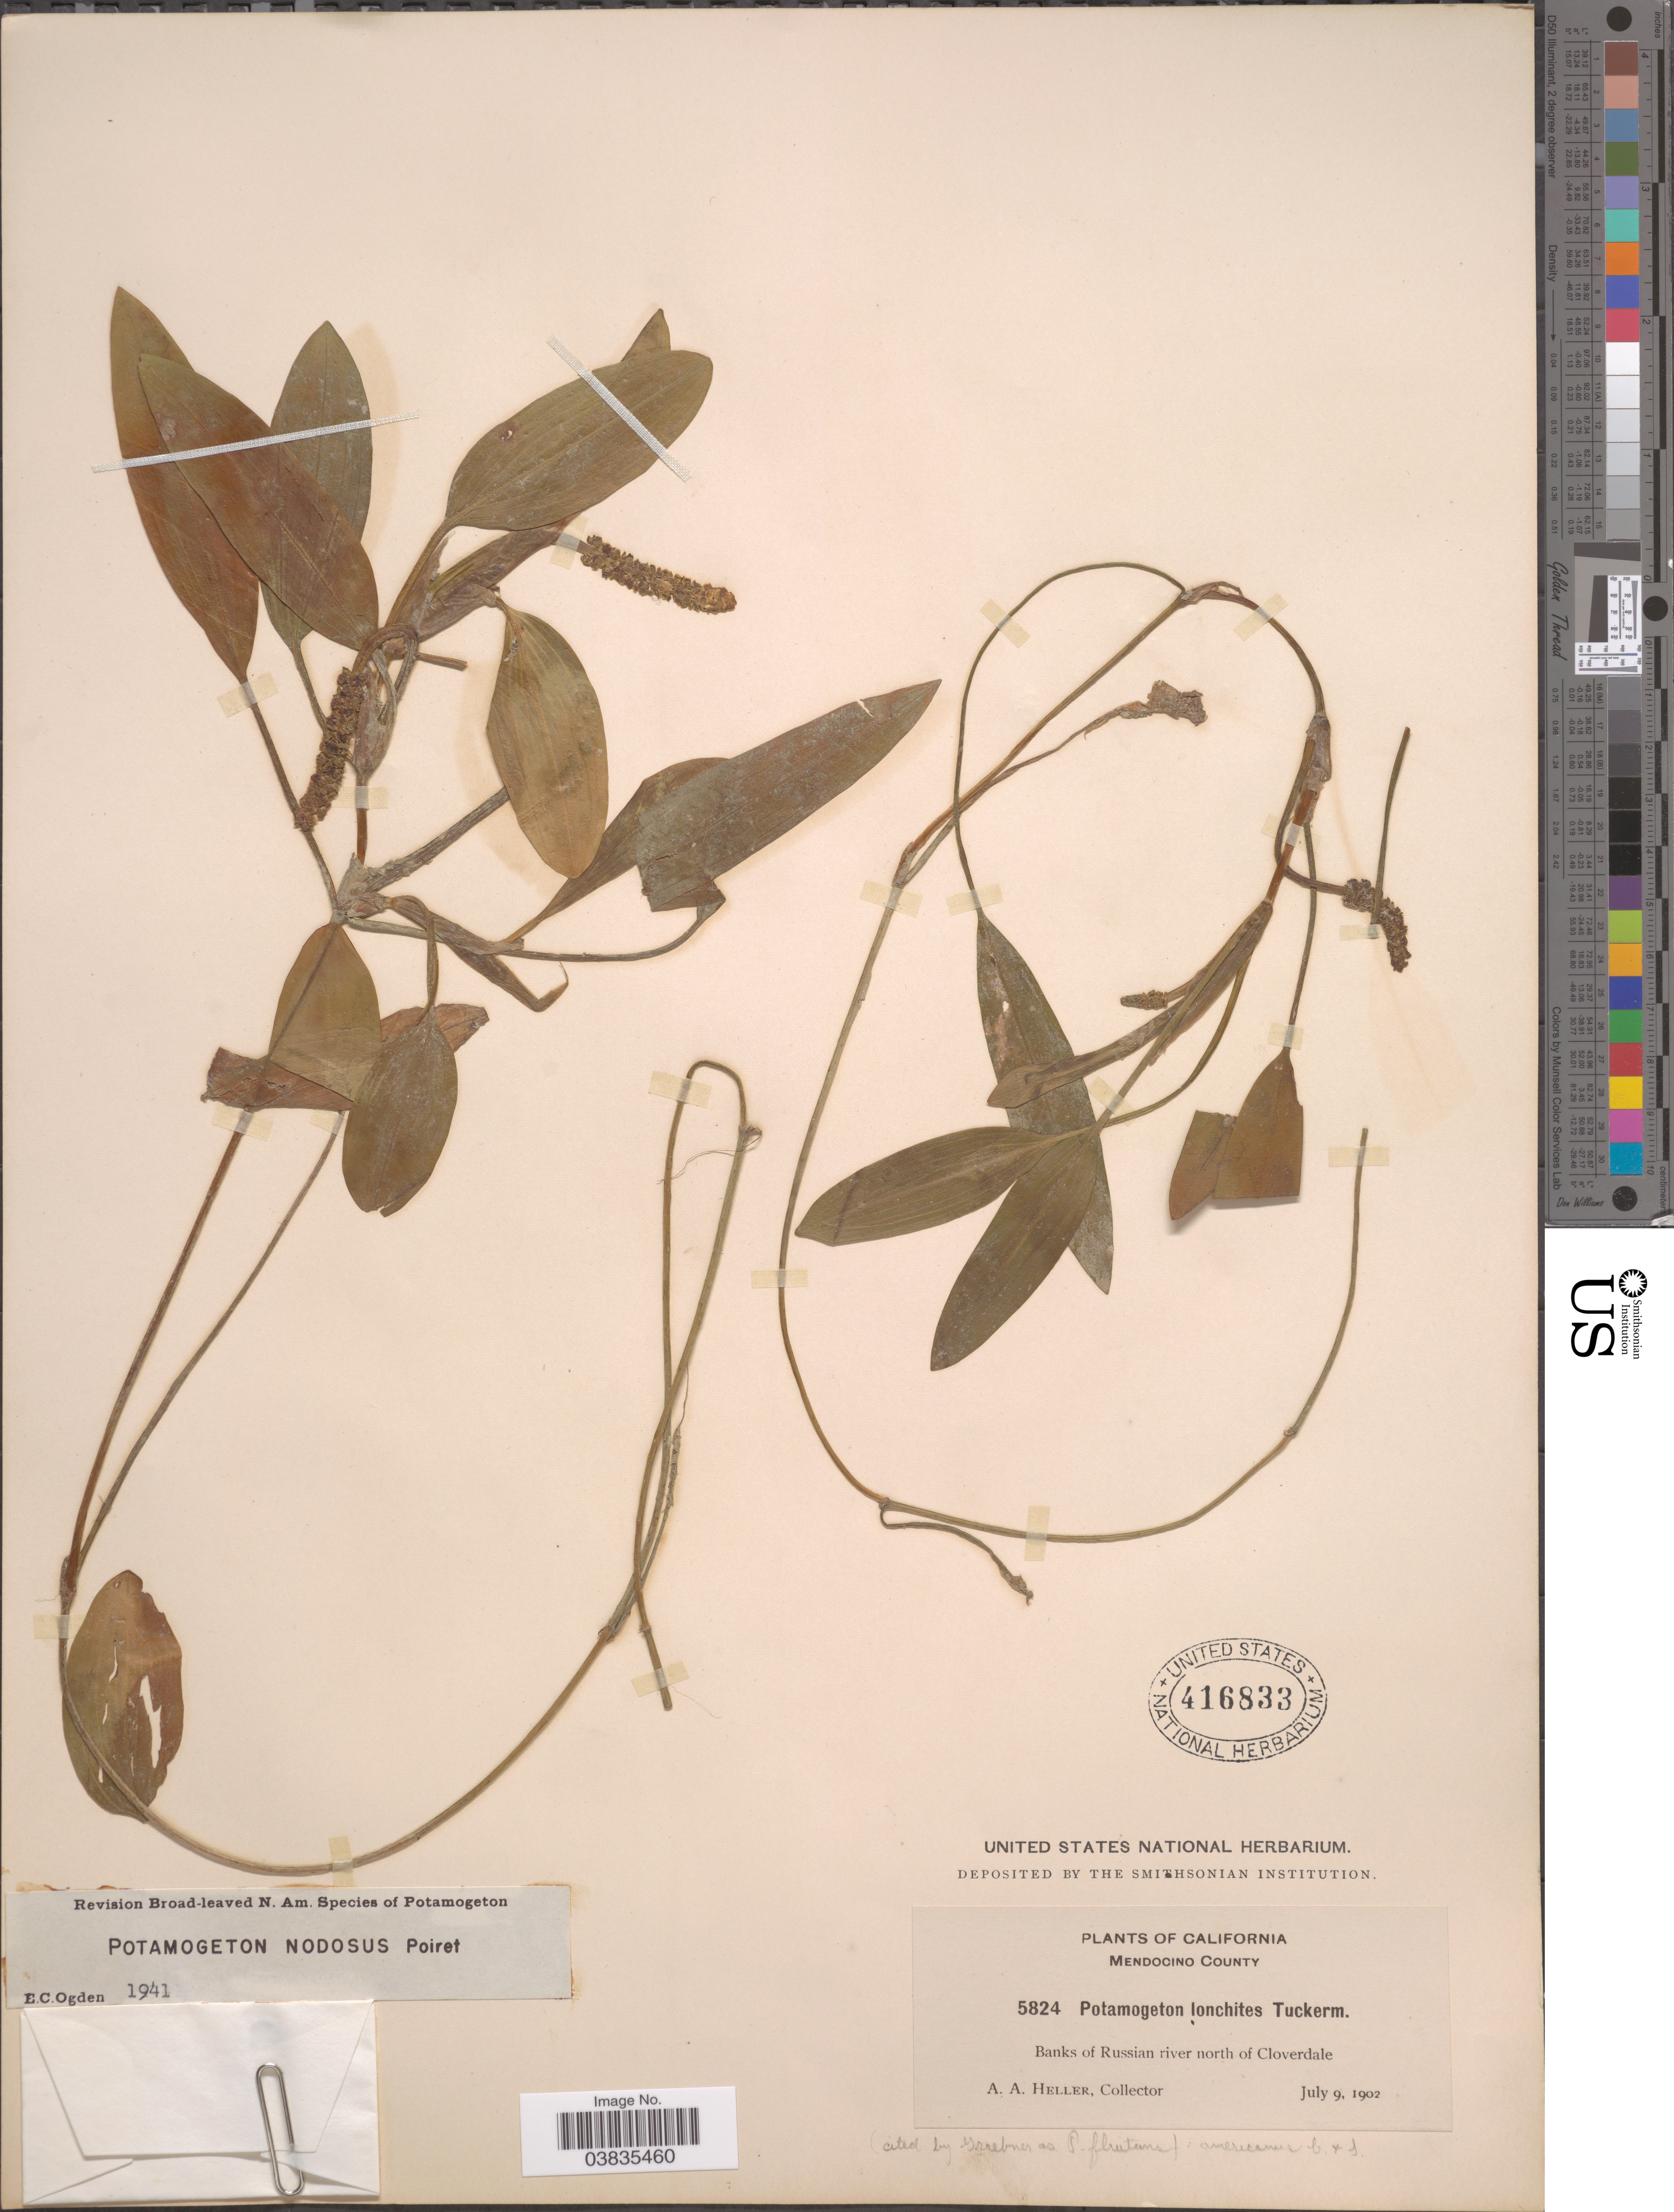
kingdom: Plantae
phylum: Tracheophyta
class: Liliopsida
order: Alismatales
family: Potamogetonaceae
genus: Potamogeton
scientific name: Potamogeton nodosus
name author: Poir.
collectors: A. A. Heller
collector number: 5824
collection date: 1902-07-09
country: United States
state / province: California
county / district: Mendocino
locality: Mendocino County. Banks of Russian river north of Cloverdale.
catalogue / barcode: US 416833